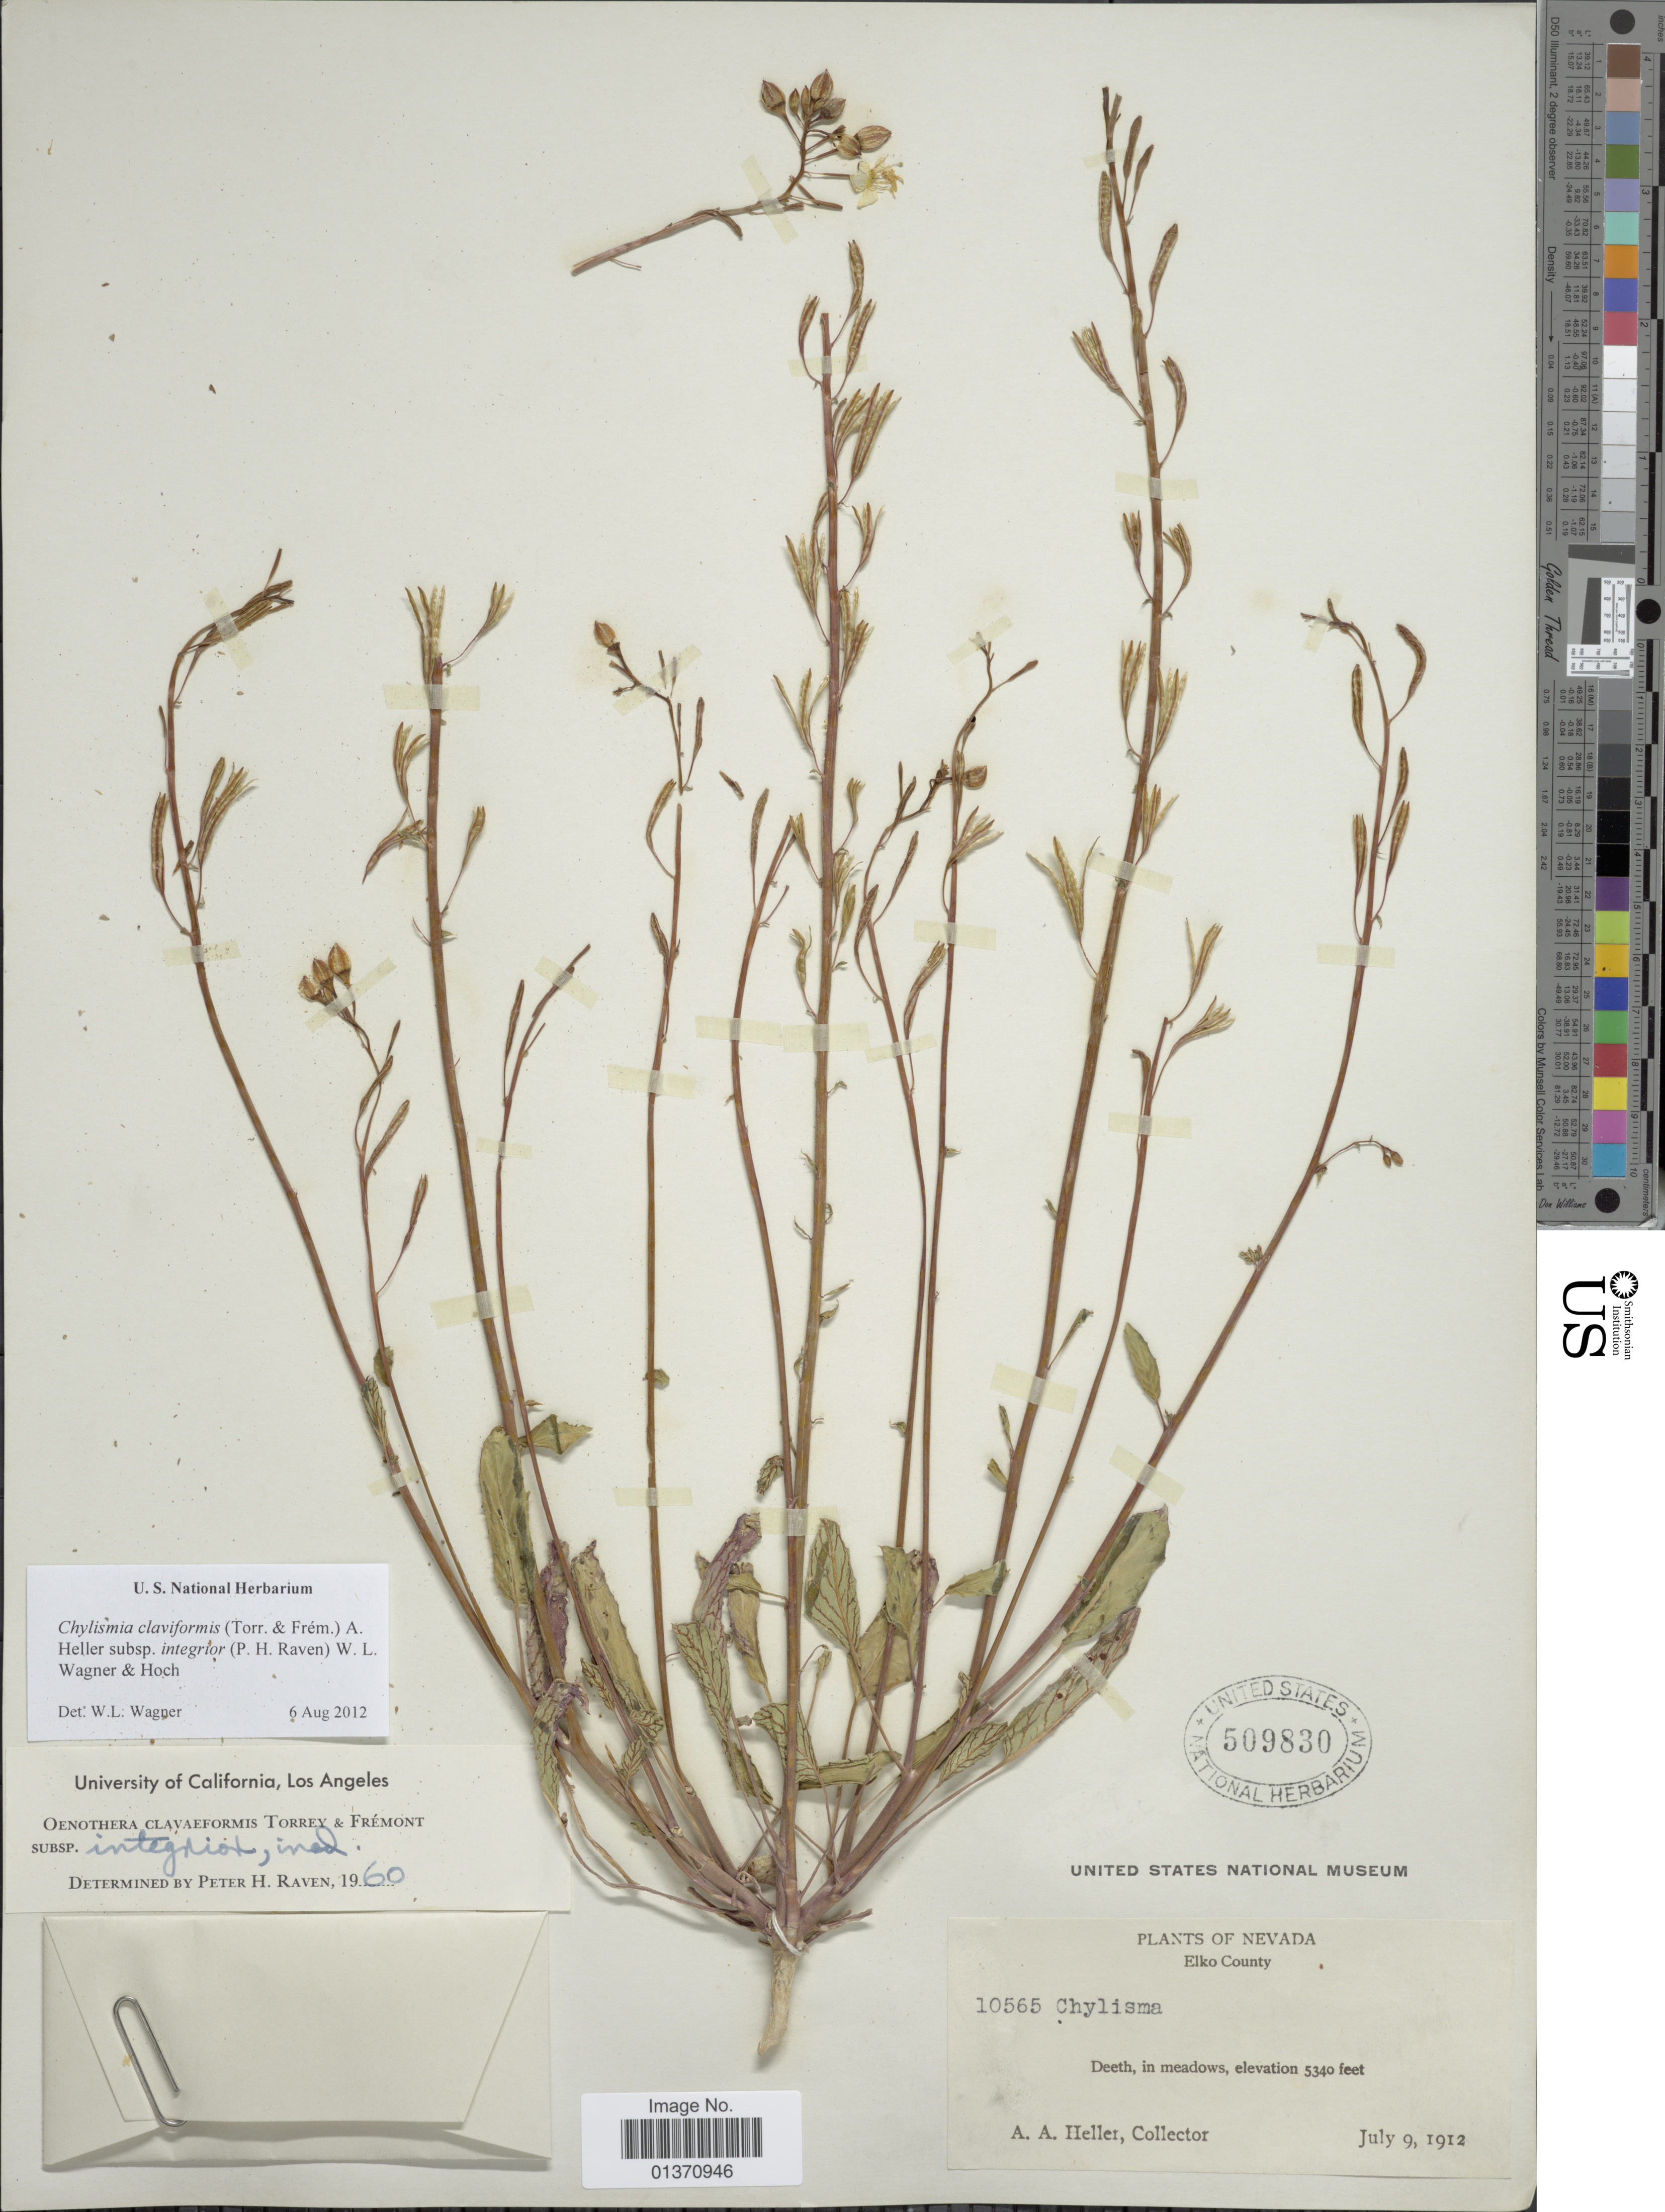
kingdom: Plantae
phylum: Tracheophyta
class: Magnoliopsida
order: Myrtales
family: Onagraceae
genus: Chylismia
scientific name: Chylismia claviformis subsp. integrior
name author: (P.H. Raven) W.L. Wagner & Hoch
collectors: A. A. Heller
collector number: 10565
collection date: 1912-07-09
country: United States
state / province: Nevada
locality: Elko County, Deeth, in meadows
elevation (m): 1628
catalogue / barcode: US 509830